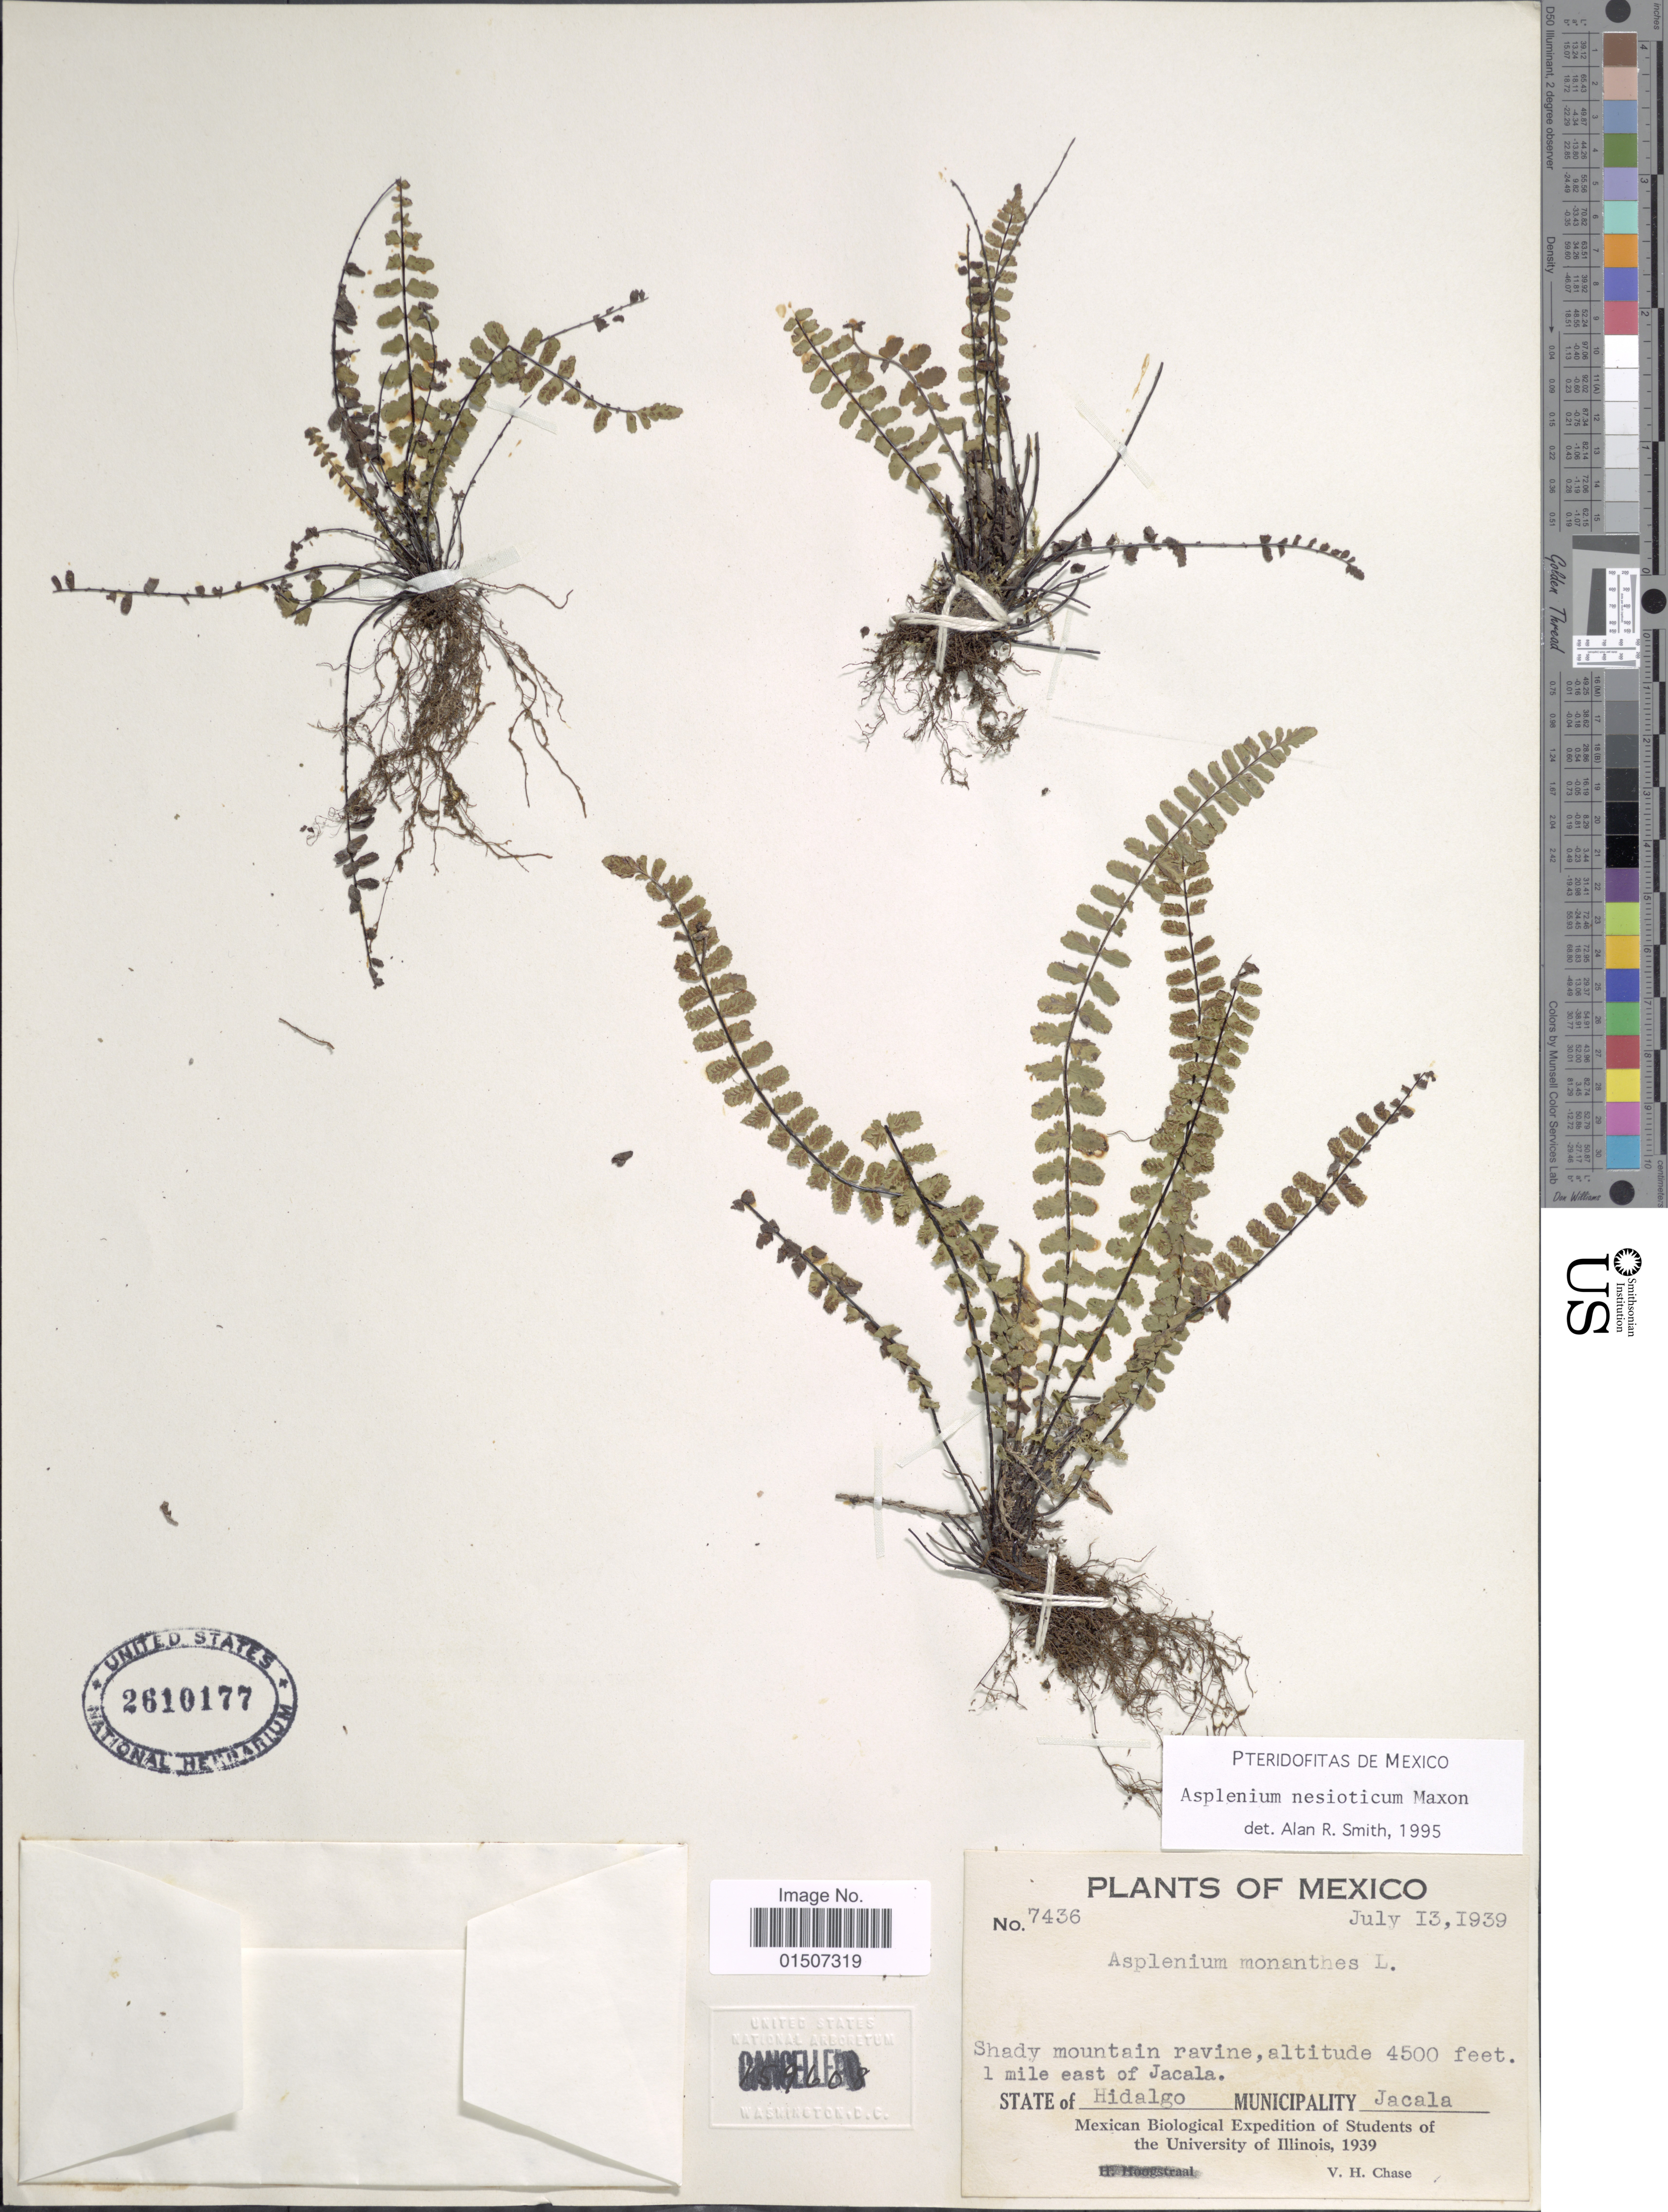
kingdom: Plantae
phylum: Tracheophyta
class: Polypodiopsida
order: Polypodiales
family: Aspleniaceae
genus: Asplenium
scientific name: Asplenium nesioticum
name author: Maxon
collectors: V. H. Chase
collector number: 7436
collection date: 1939-07-13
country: Mexico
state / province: Hidalgo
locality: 1 mile east of Jacala, Municpality Jacala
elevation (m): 1372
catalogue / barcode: US 2610177